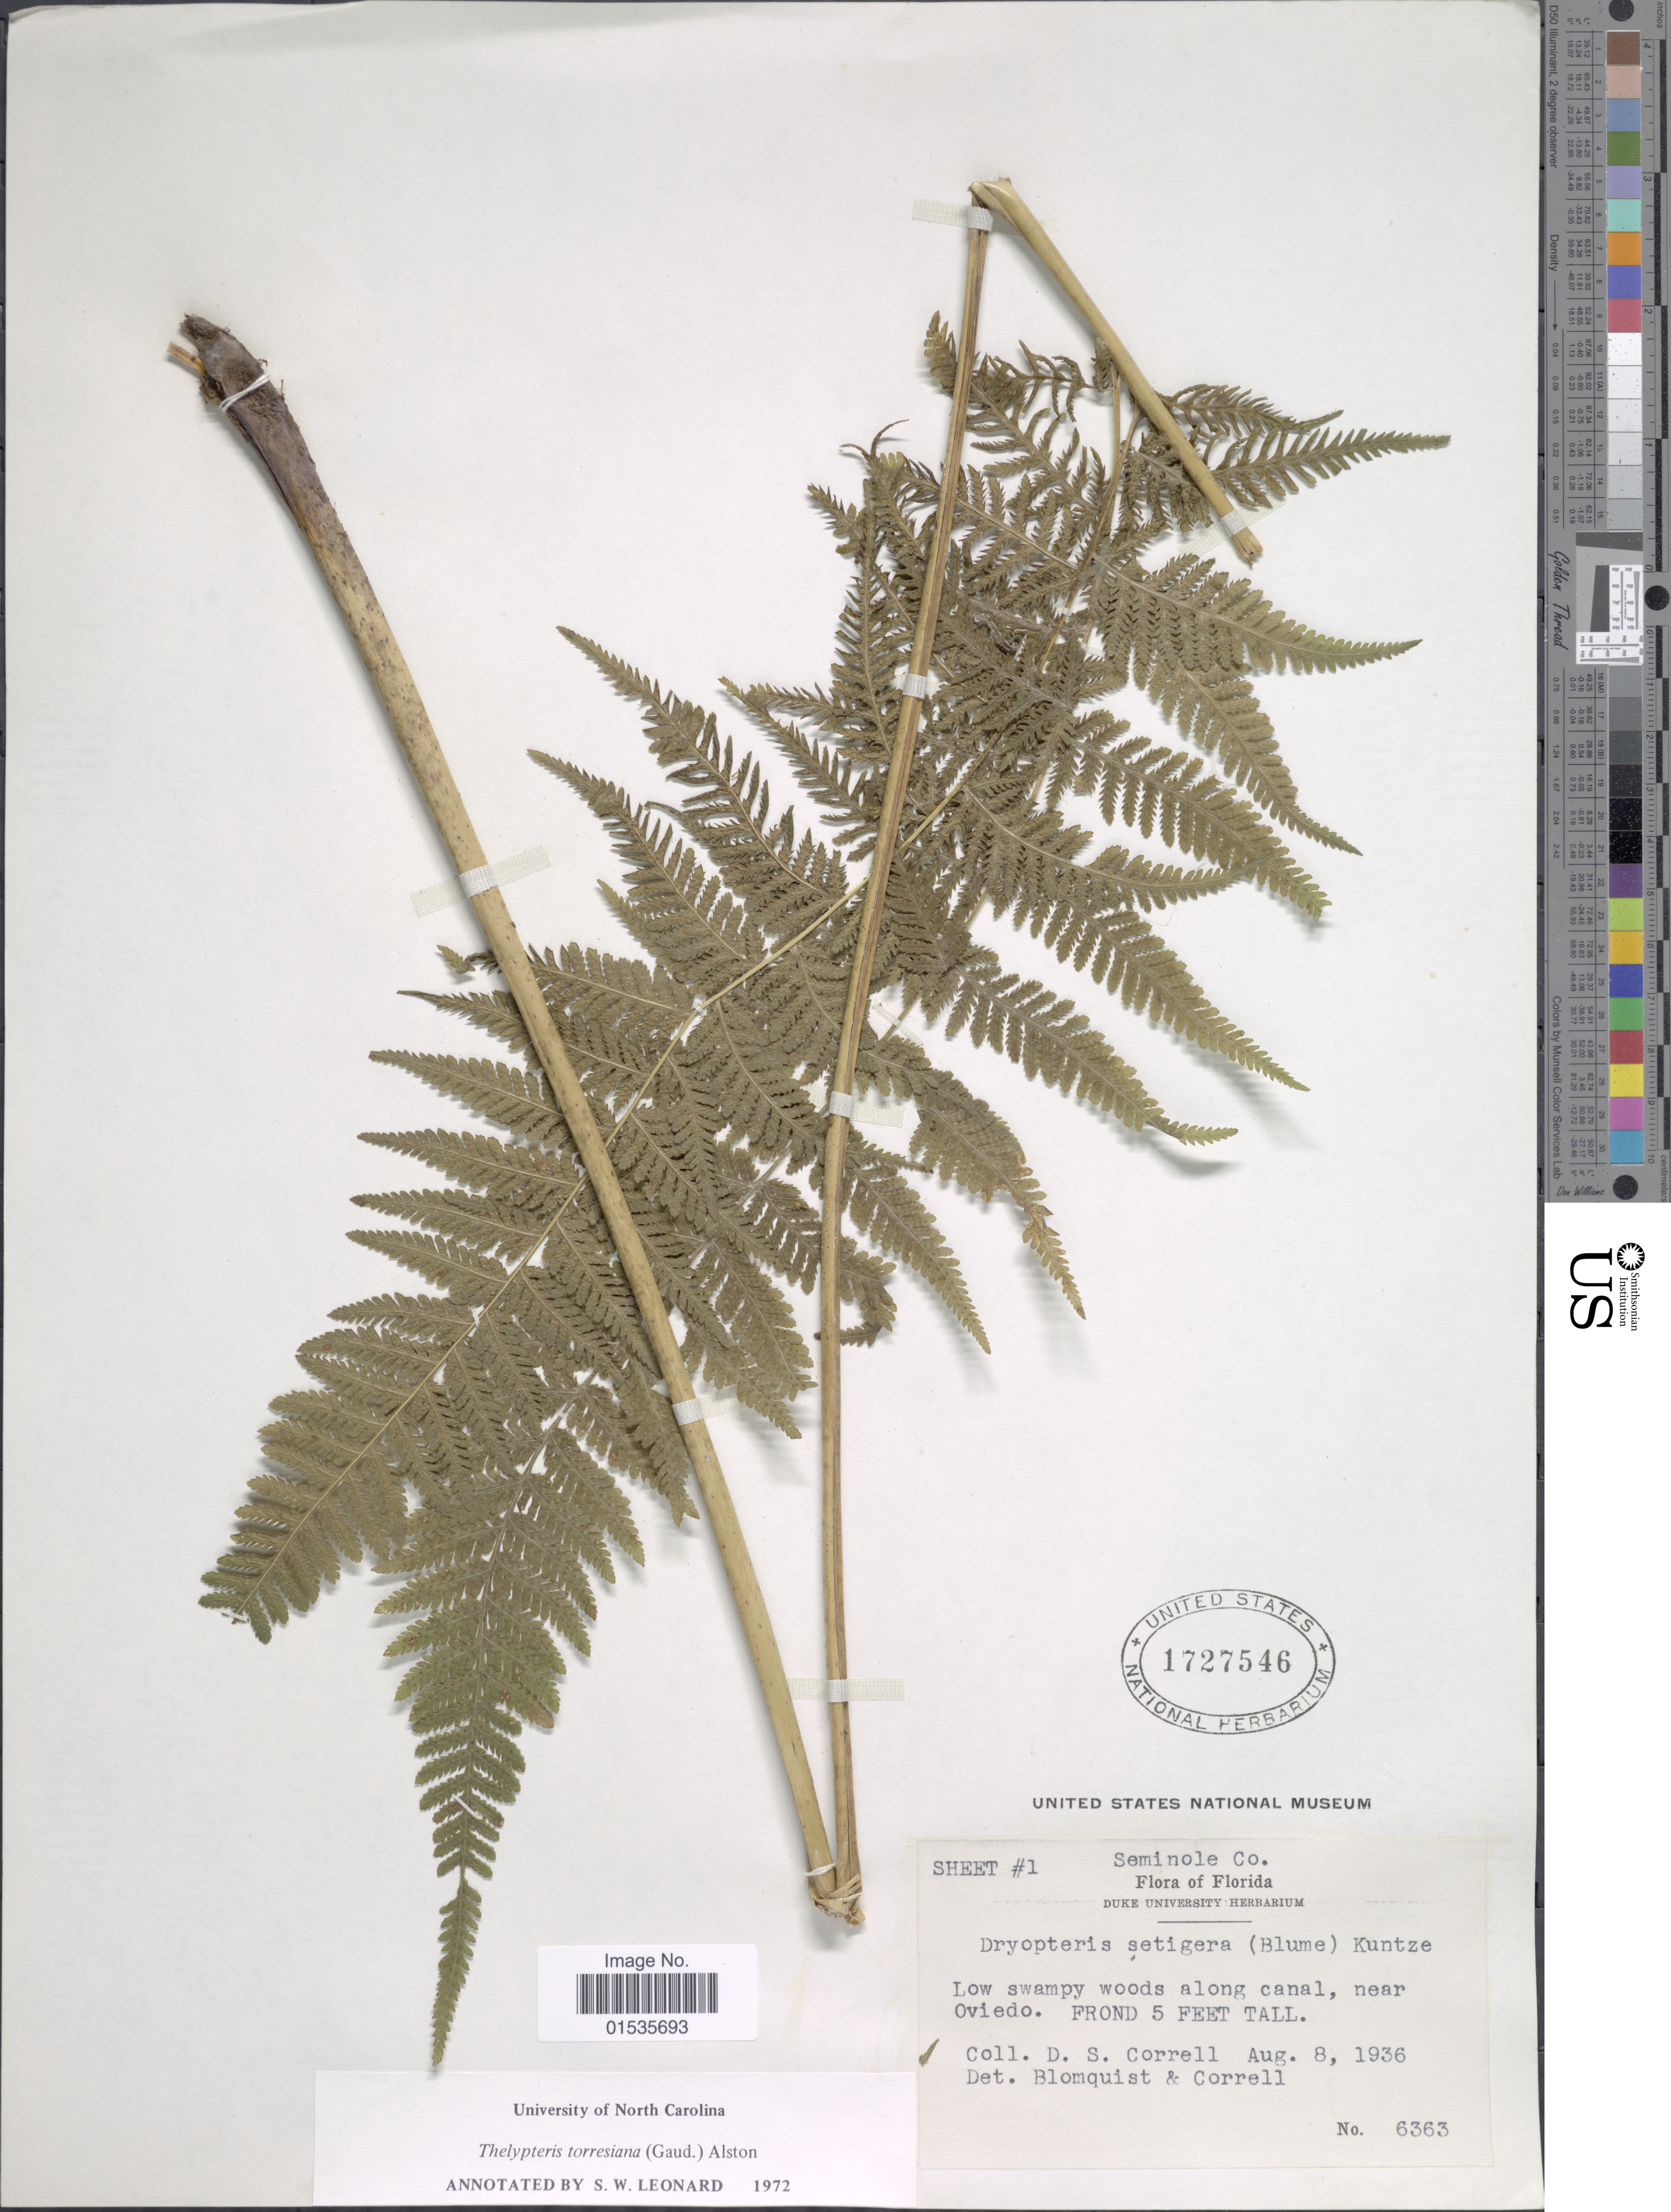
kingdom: Plantae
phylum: Tracheophyta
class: Polypodiopsida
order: Polypodiales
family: Thelypteridaceae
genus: Macrothelypteris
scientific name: Macrothelypteris torresiana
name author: (Gaudich.) Ching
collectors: D. S. Correll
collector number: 6363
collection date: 1936-08-08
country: United States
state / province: Florida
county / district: Seminole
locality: along canal, near Oviedo.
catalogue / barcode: US 1727546